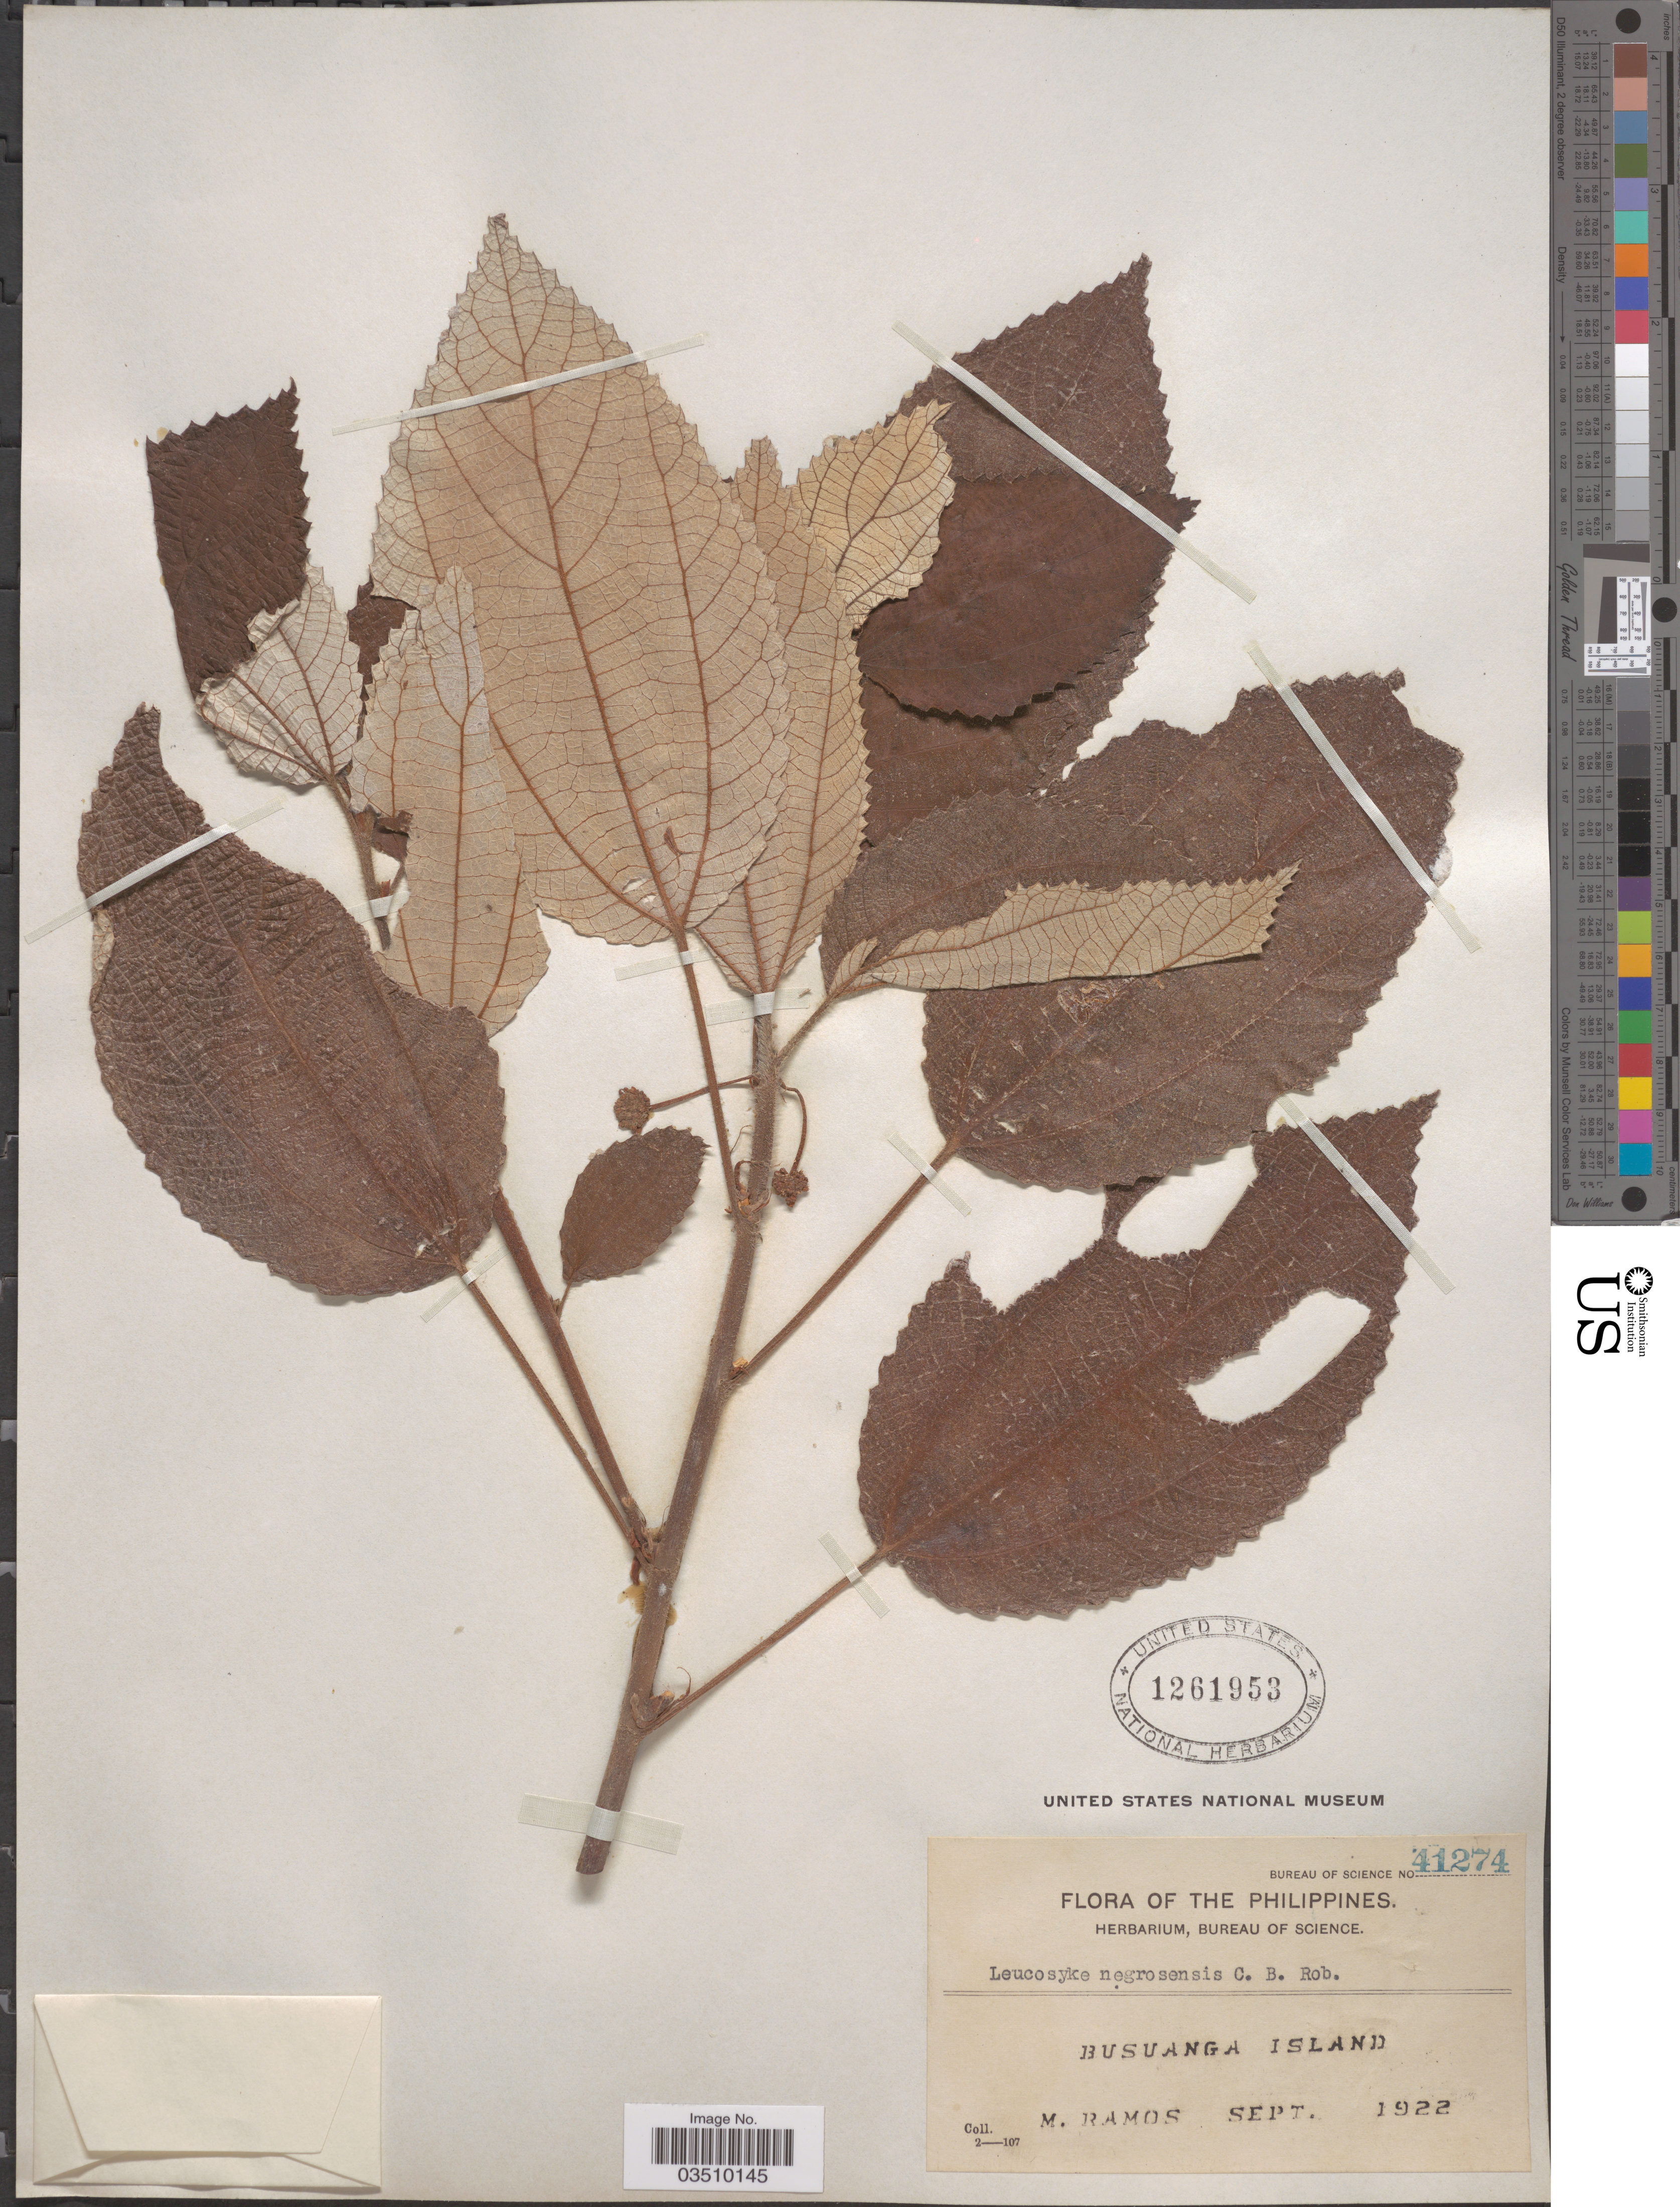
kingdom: Plantae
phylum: Tracheophyta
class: Magnoliopsida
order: Rosales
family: Urticaceae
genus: Leucosyke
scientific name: Leucosyke negrosensis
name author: C.B. Rob.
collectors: M. Ramos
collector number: Bureau of Science 41274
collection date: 1922-09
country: Philippines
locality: Busuanga Island.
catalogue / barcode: US 1261953